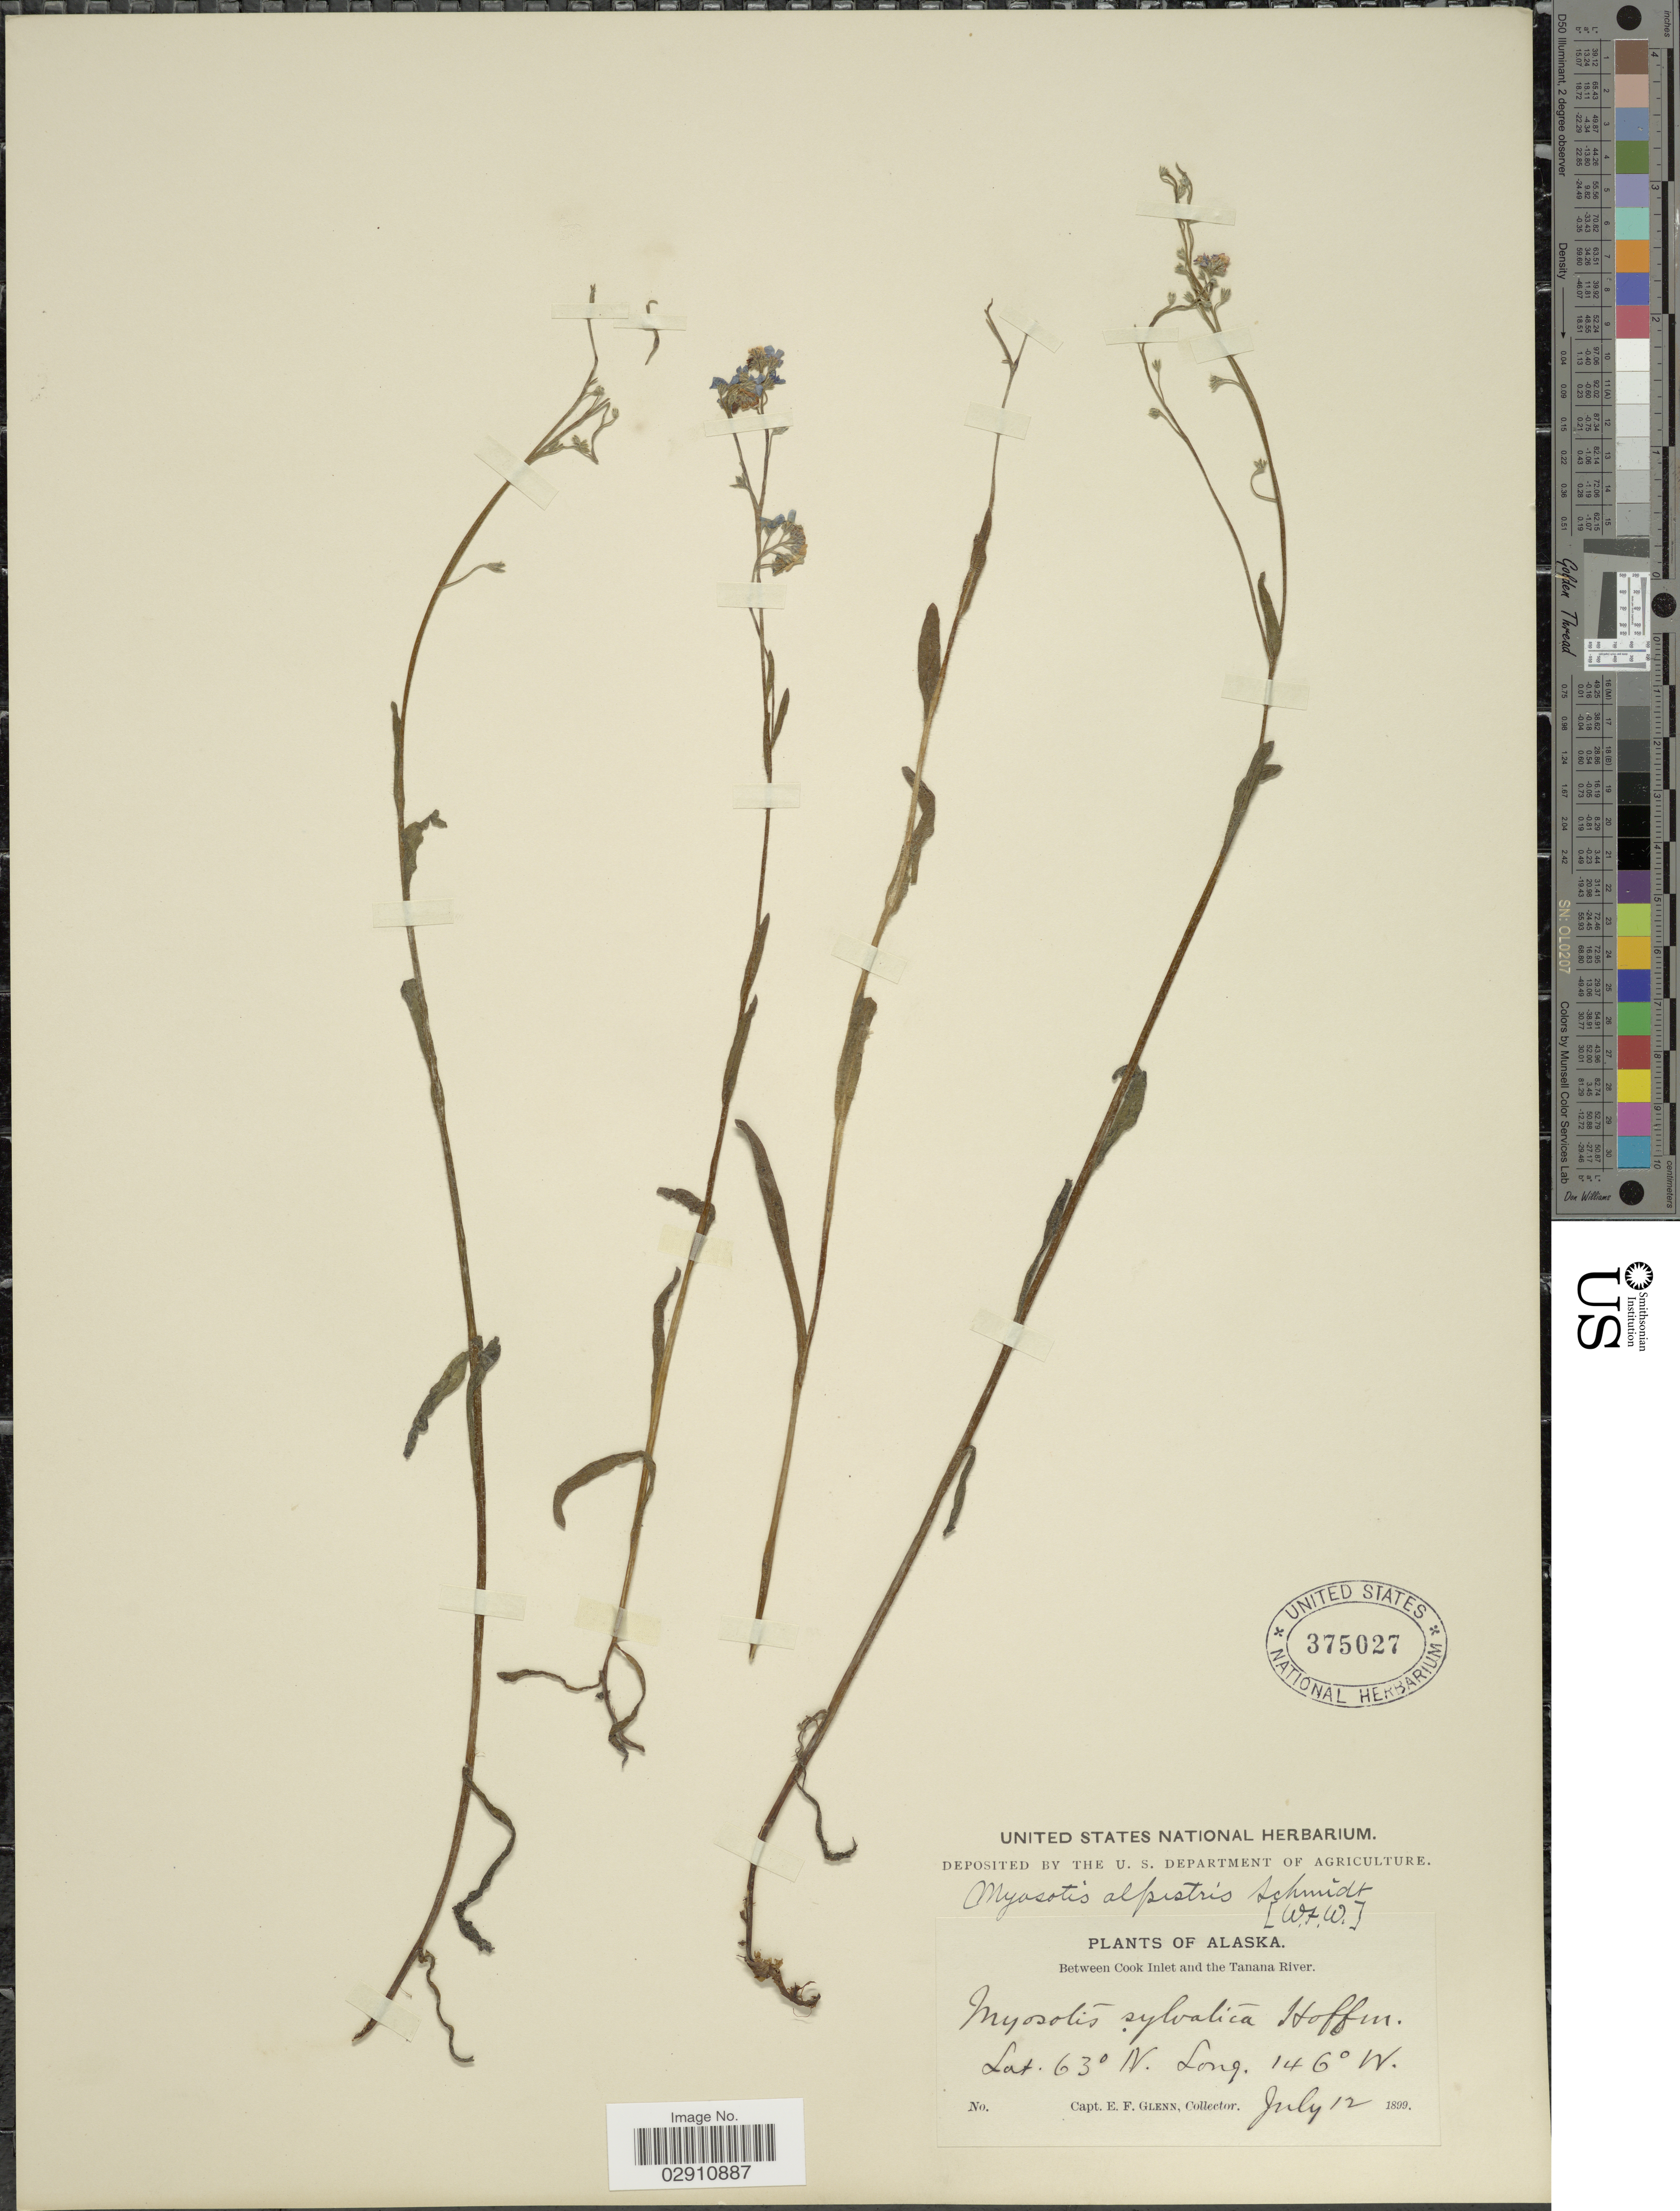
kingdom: Plantae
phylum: Tracheophyta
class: Magnoliopsida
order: Boraginales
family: Boraginaceae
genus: Myosotis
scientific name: Myosotis alpestris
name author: F.W. Schmidt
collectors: E. Glenn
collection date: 1899-07-12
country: United States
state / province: Alaska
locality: Between Cook Inlet and the Tanana River.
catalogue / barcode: US 375027